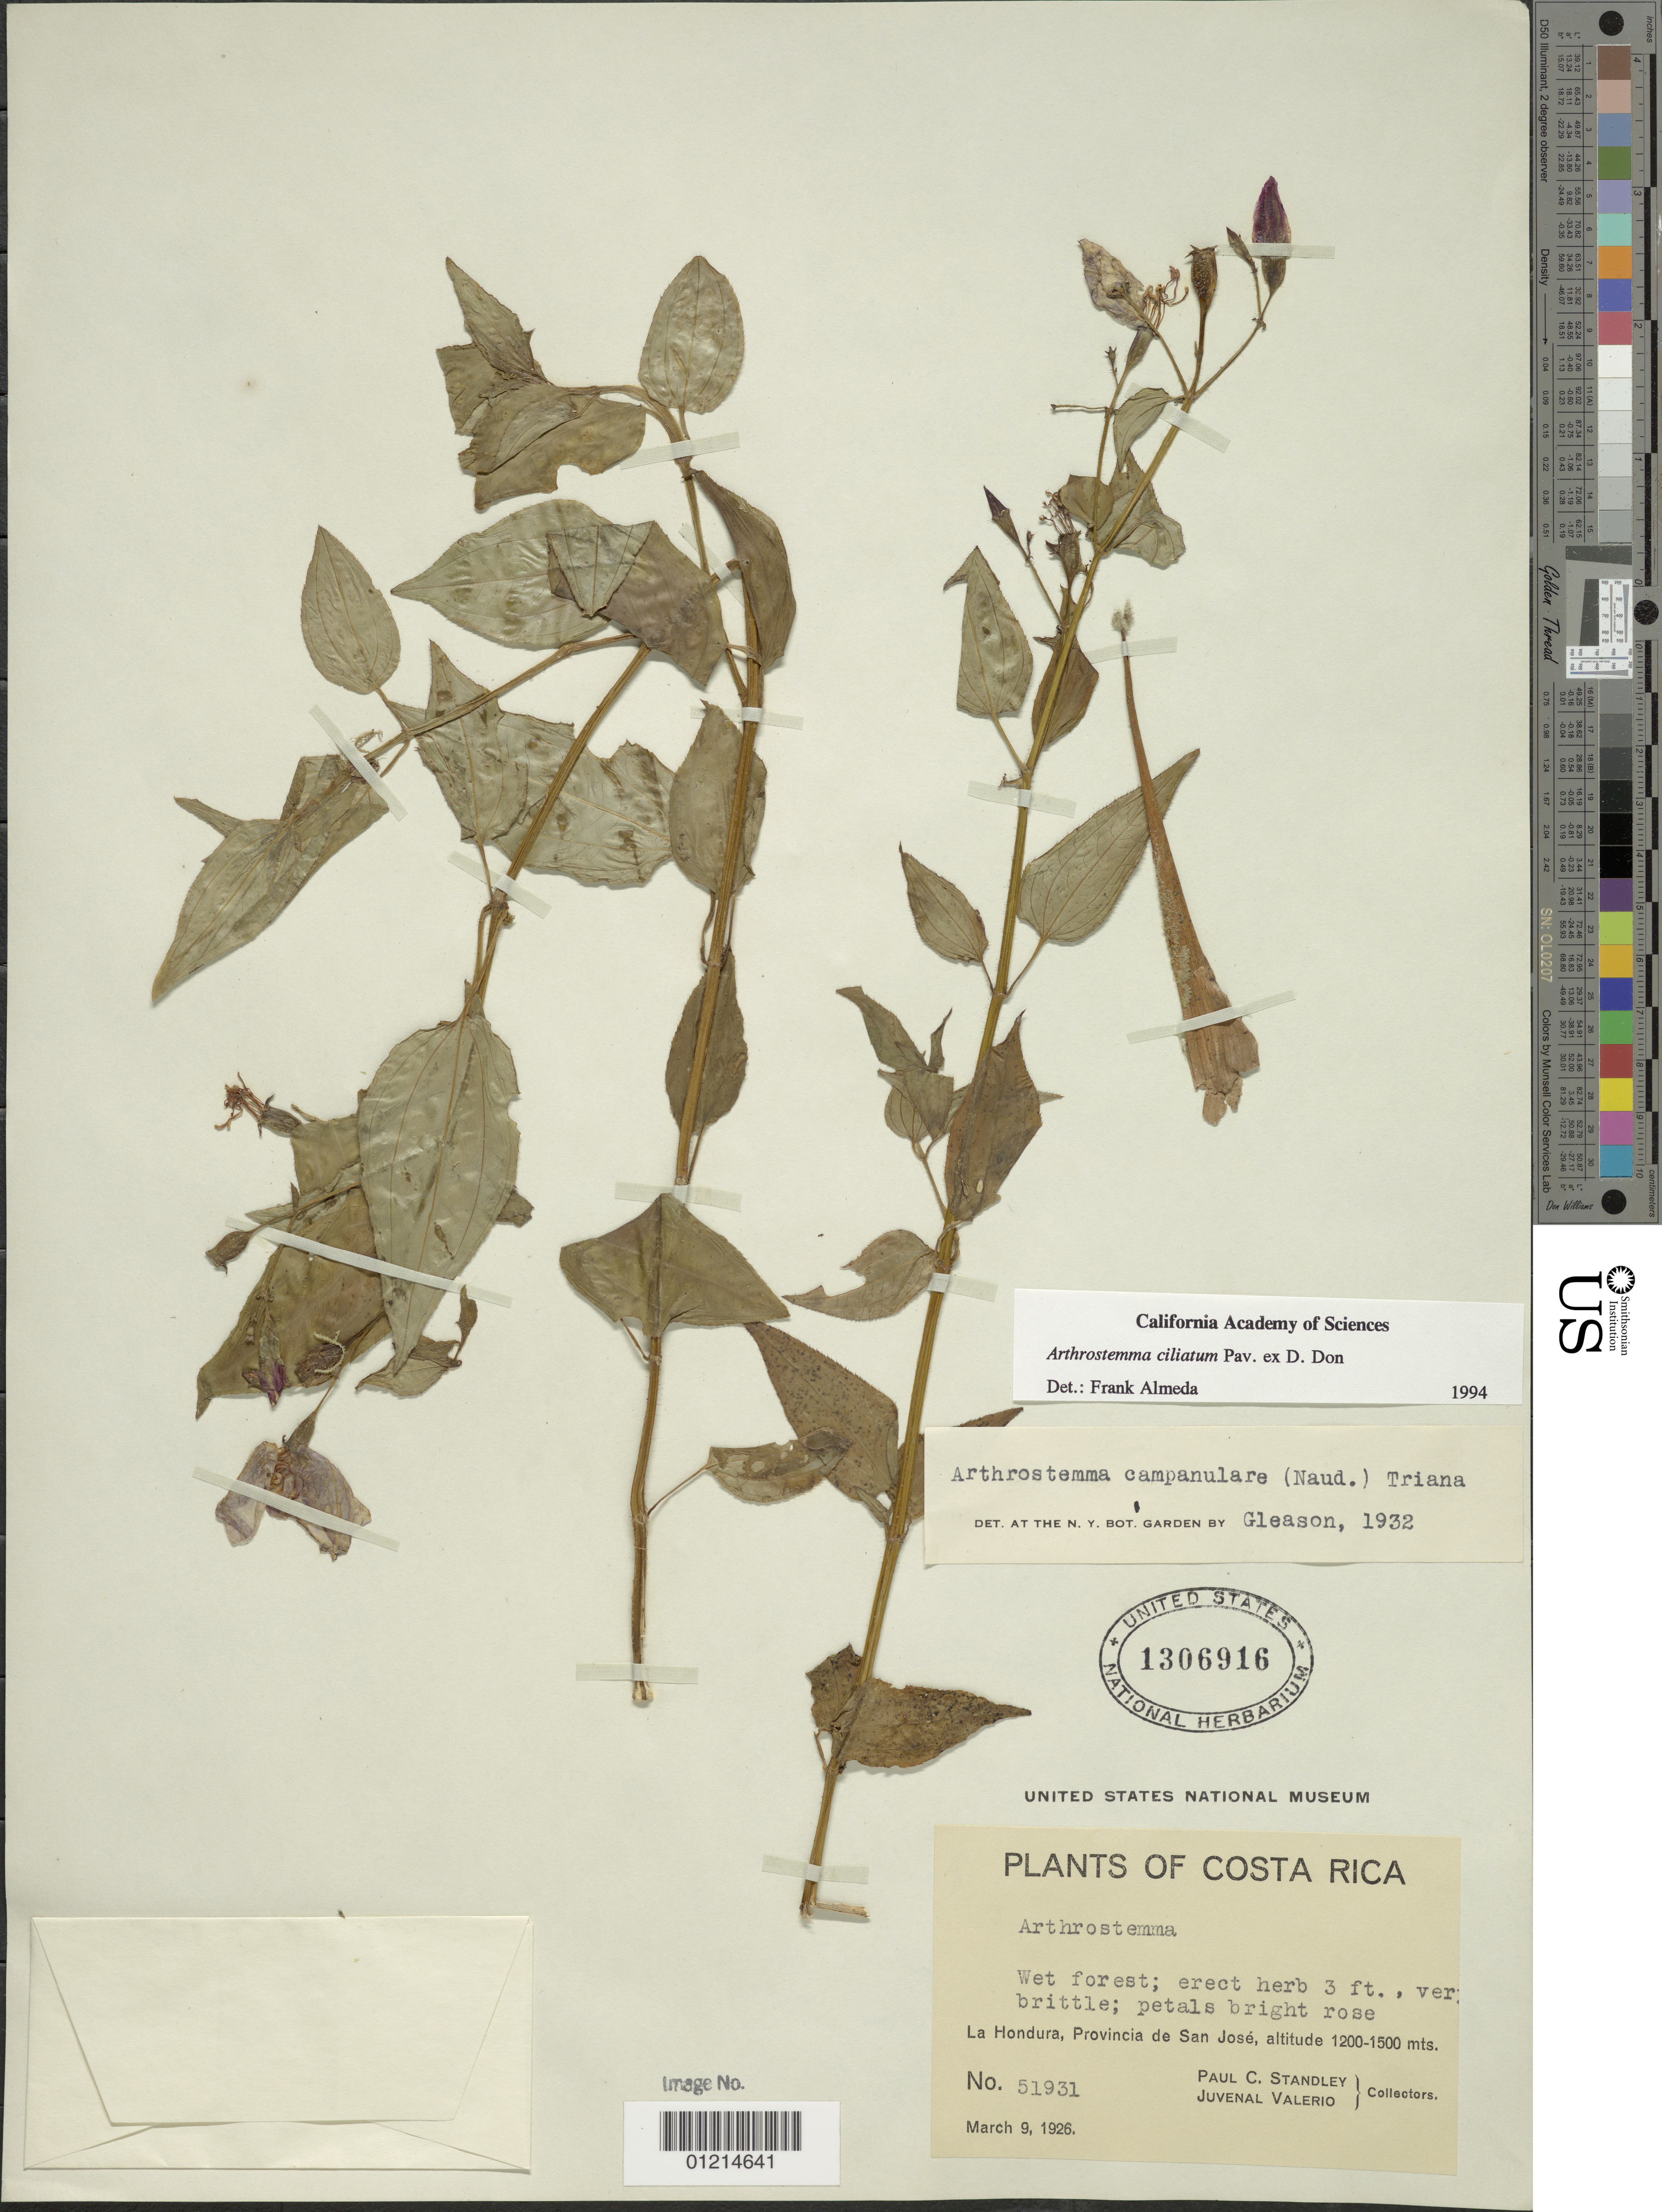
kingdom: Plantae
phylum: Tracheophyta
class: Magnoliopsida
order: Myrtales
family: Melastomataceae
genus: Arthrostemma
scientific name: Arthrostemma ciliatum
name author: Pav. ex D. Don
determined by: Almeda, F.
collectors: P. C. Standley & J. Valerio R.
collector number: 51931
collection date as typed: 09 Mar 1926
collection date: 1926-03-09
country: Costa Rica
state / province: San José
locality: La Hondura.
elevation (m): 1200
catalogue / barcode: US 1306916